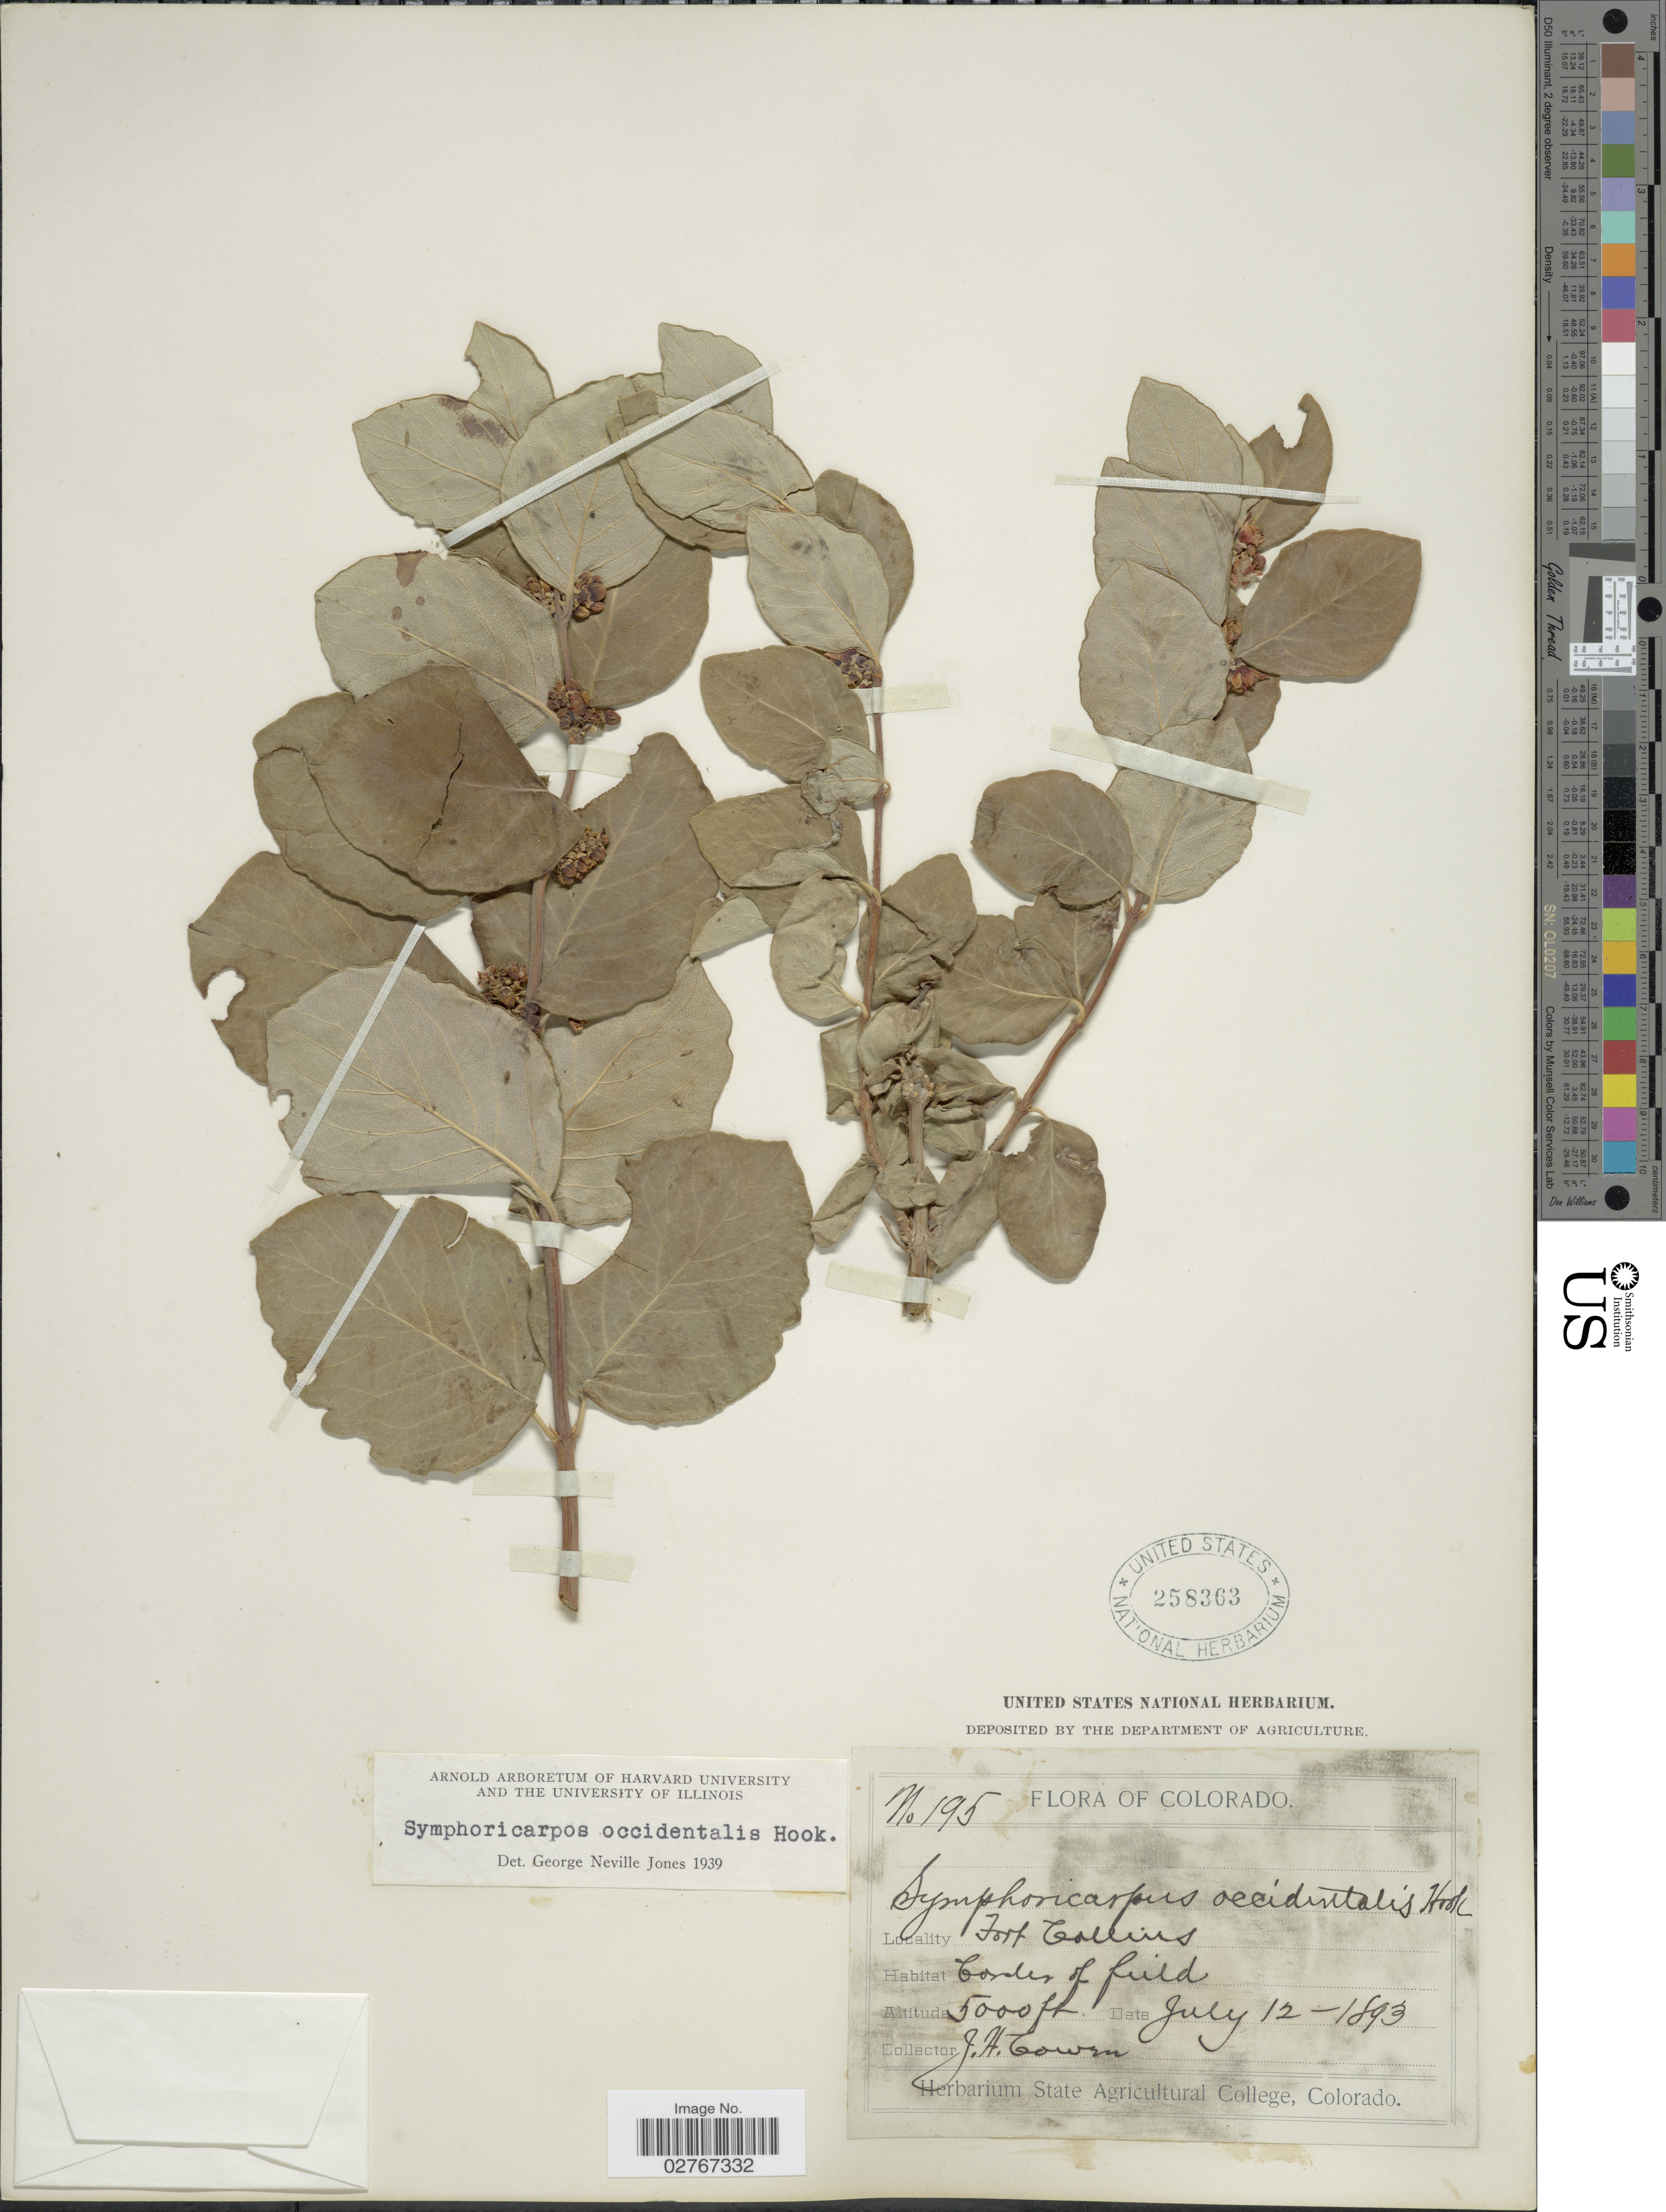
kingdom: Plantae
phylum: Tracheophyta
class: Magnoliopsida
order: Dipsacales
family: Caprifoliaceae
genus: Symphoricarpos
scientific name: Symphoricarpos occidentalis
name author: (R. Br.) Hook.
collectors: J. H. Cowen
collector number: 195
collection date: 1893-07-12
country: United States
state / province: Colorado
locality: Fort Collins.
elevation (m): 1524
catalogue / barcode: US 258363